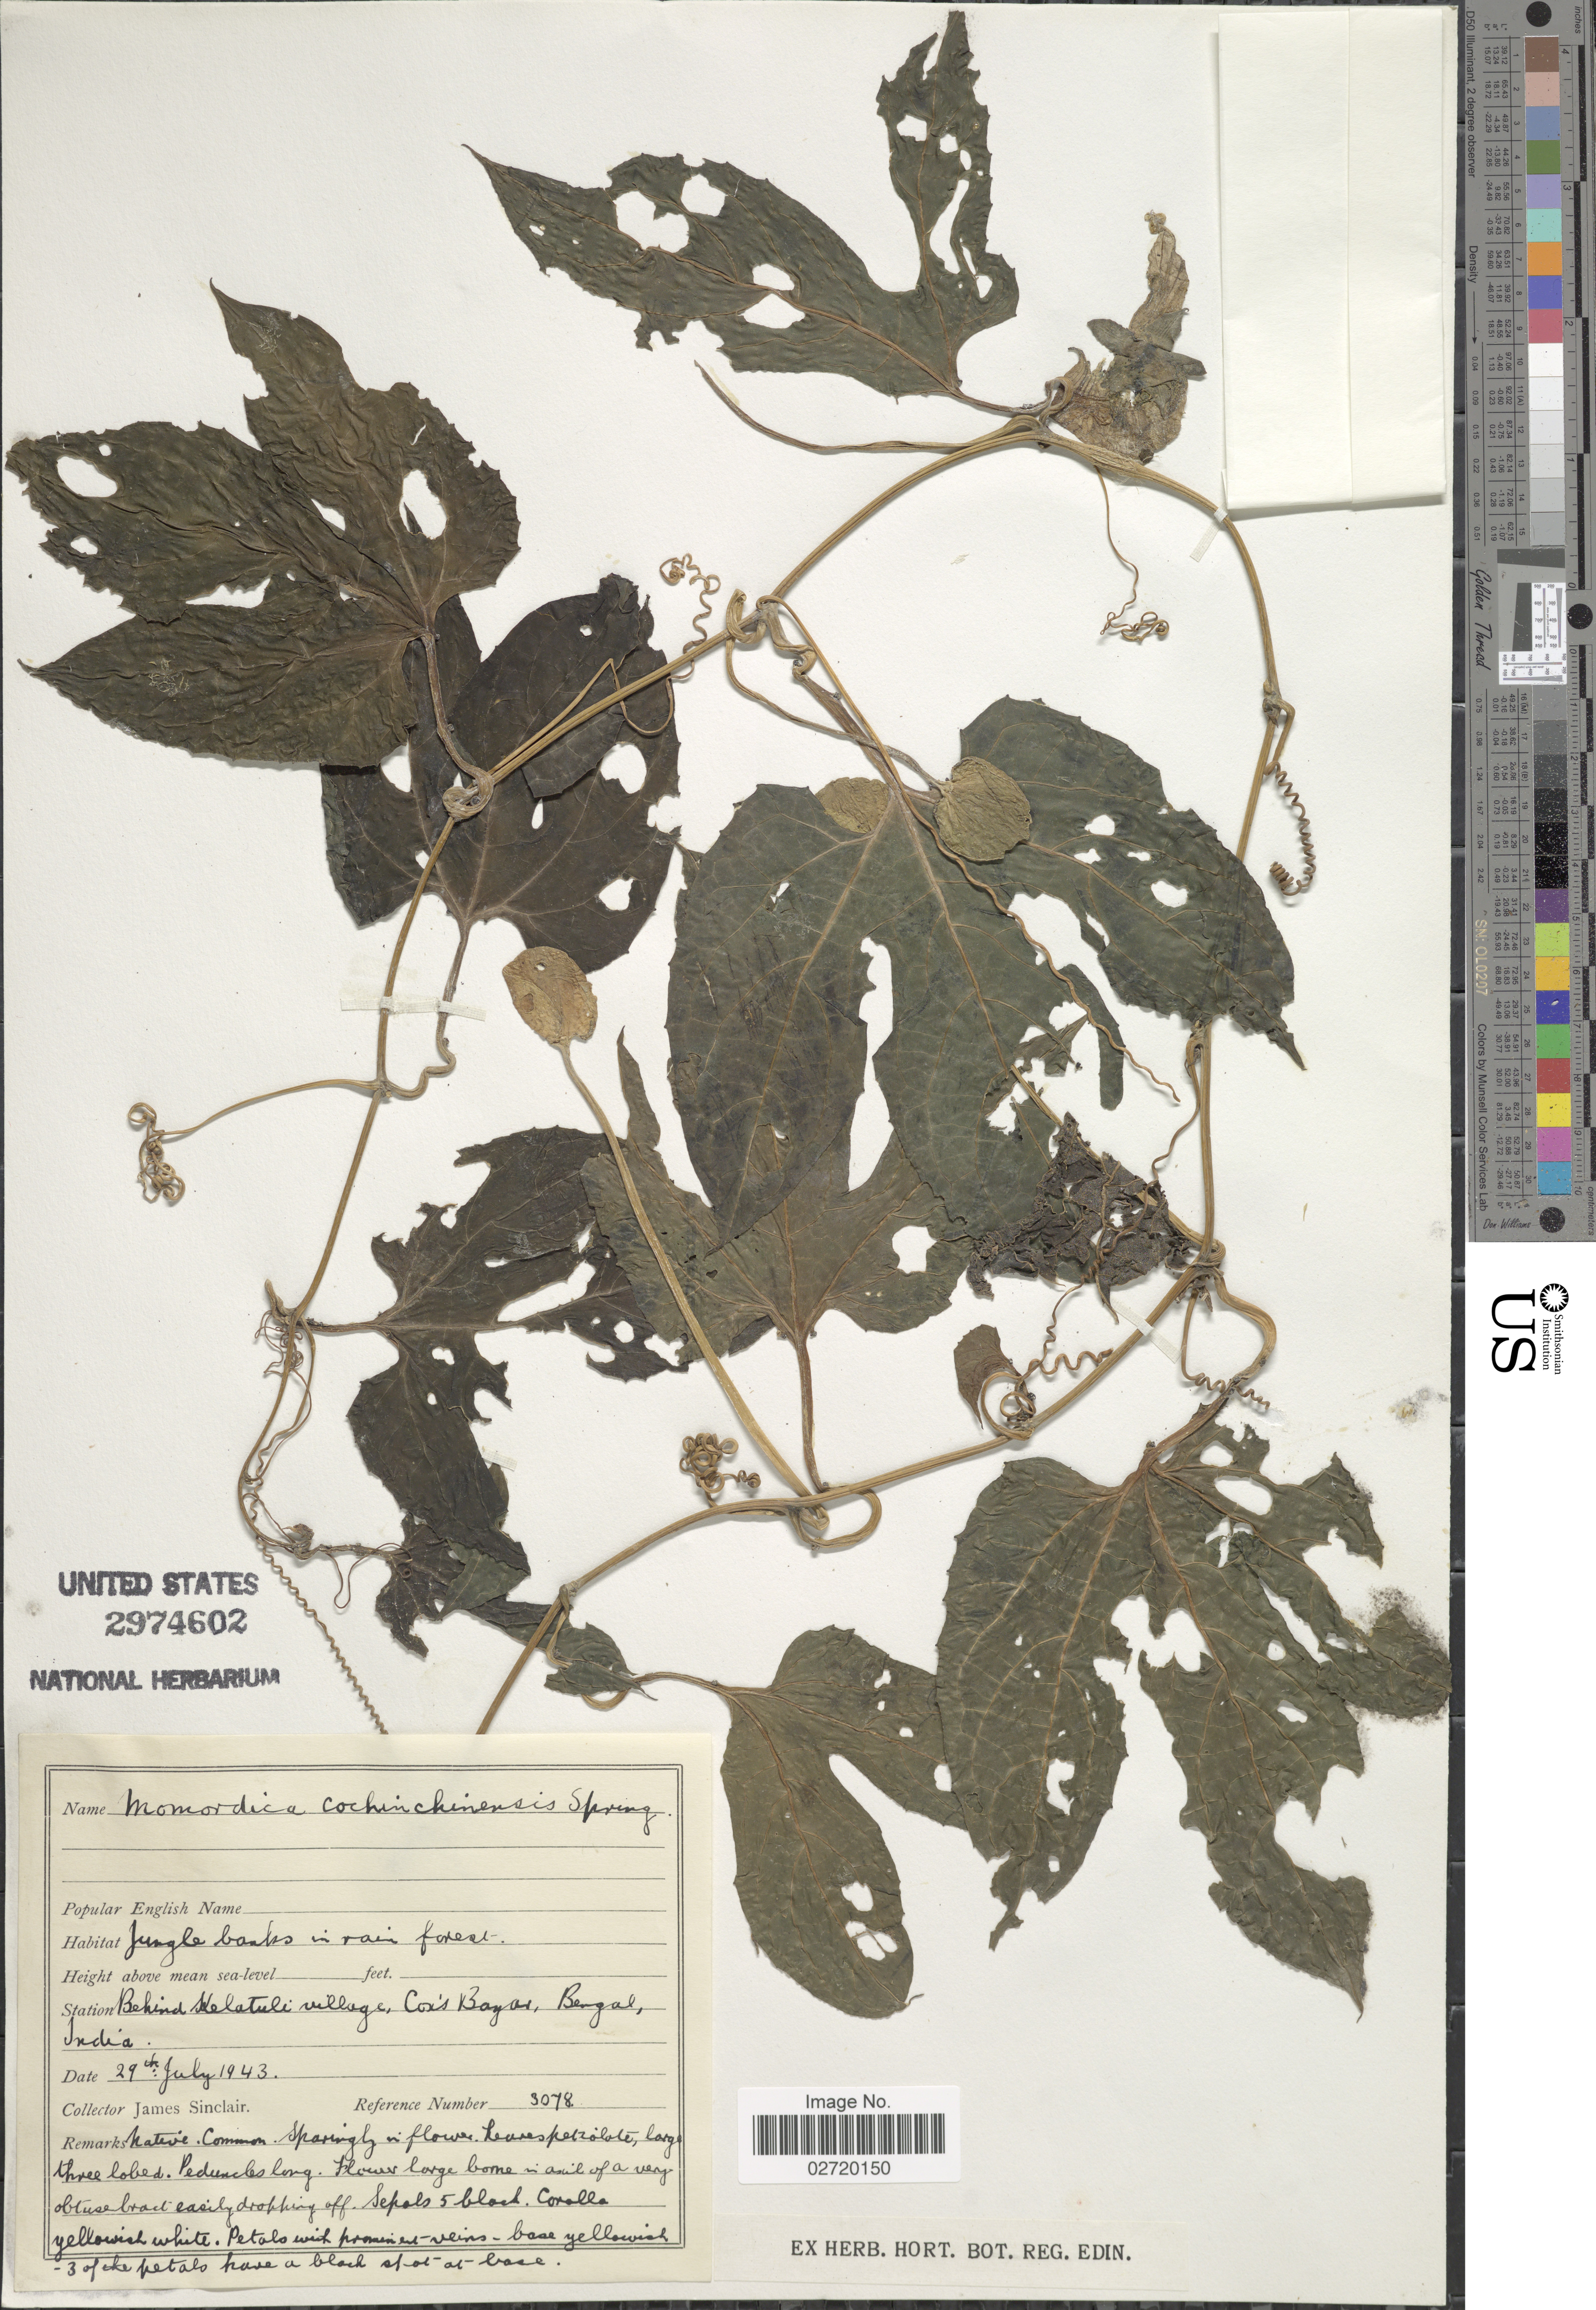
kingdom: Plantae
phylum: Tracheophyta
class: Magnoliopsida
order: Cucurbitales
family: Cucurbitaceae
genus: Momordica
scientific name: Momordica cochinchinensis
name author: (Lour.) Spreng.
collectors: J. Sinclair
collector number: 3078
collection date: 1943-07-29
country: Bangladesh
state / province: Chittagong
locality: Behind Kelatuli village, Cox's Bazar, Bengal India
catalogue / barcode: US 2974602